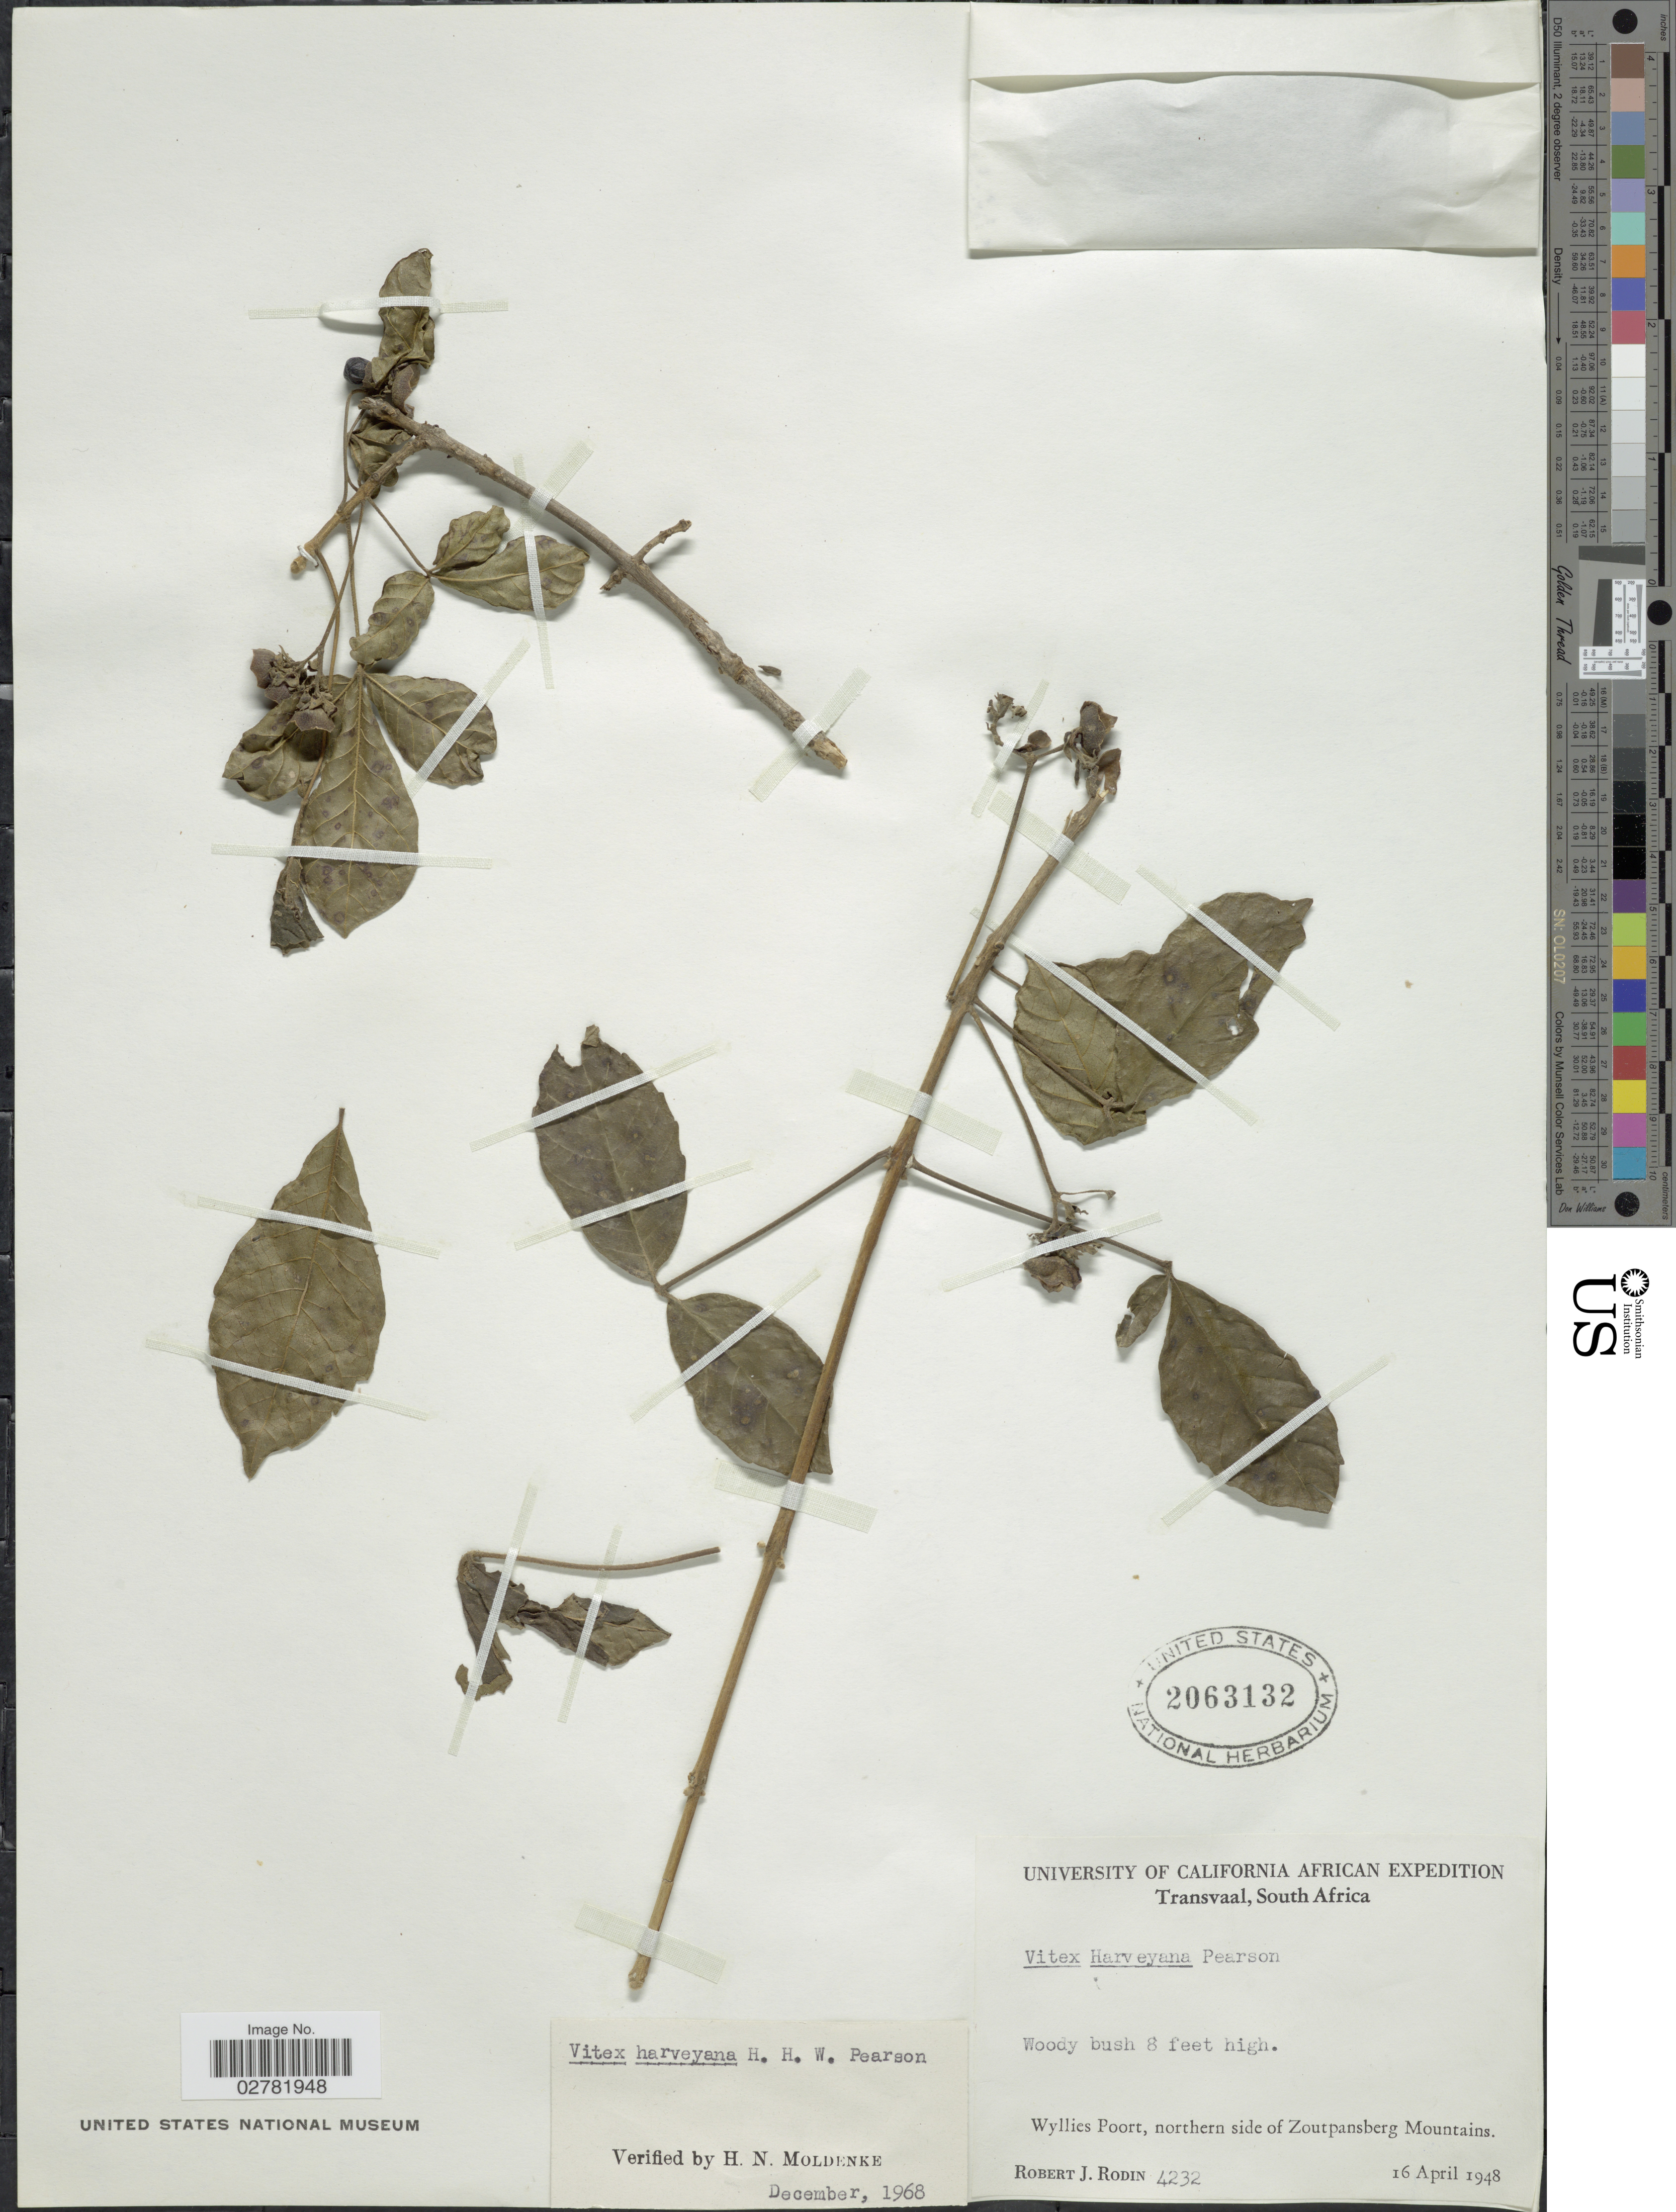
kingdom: Plantae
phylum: Tracheophyta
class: Magnoliopsida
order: Lamiales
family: Lamiaceae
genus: Vitex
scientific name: Vitex harveyana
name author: H. Pearson in Dyer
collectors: R. J. Rodin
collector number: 4232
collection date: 1948-04-16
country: South Africa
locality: Transvaal. Wullies Poort, northern side of Zoutpansberg Mountains.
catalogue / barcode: US 2063132